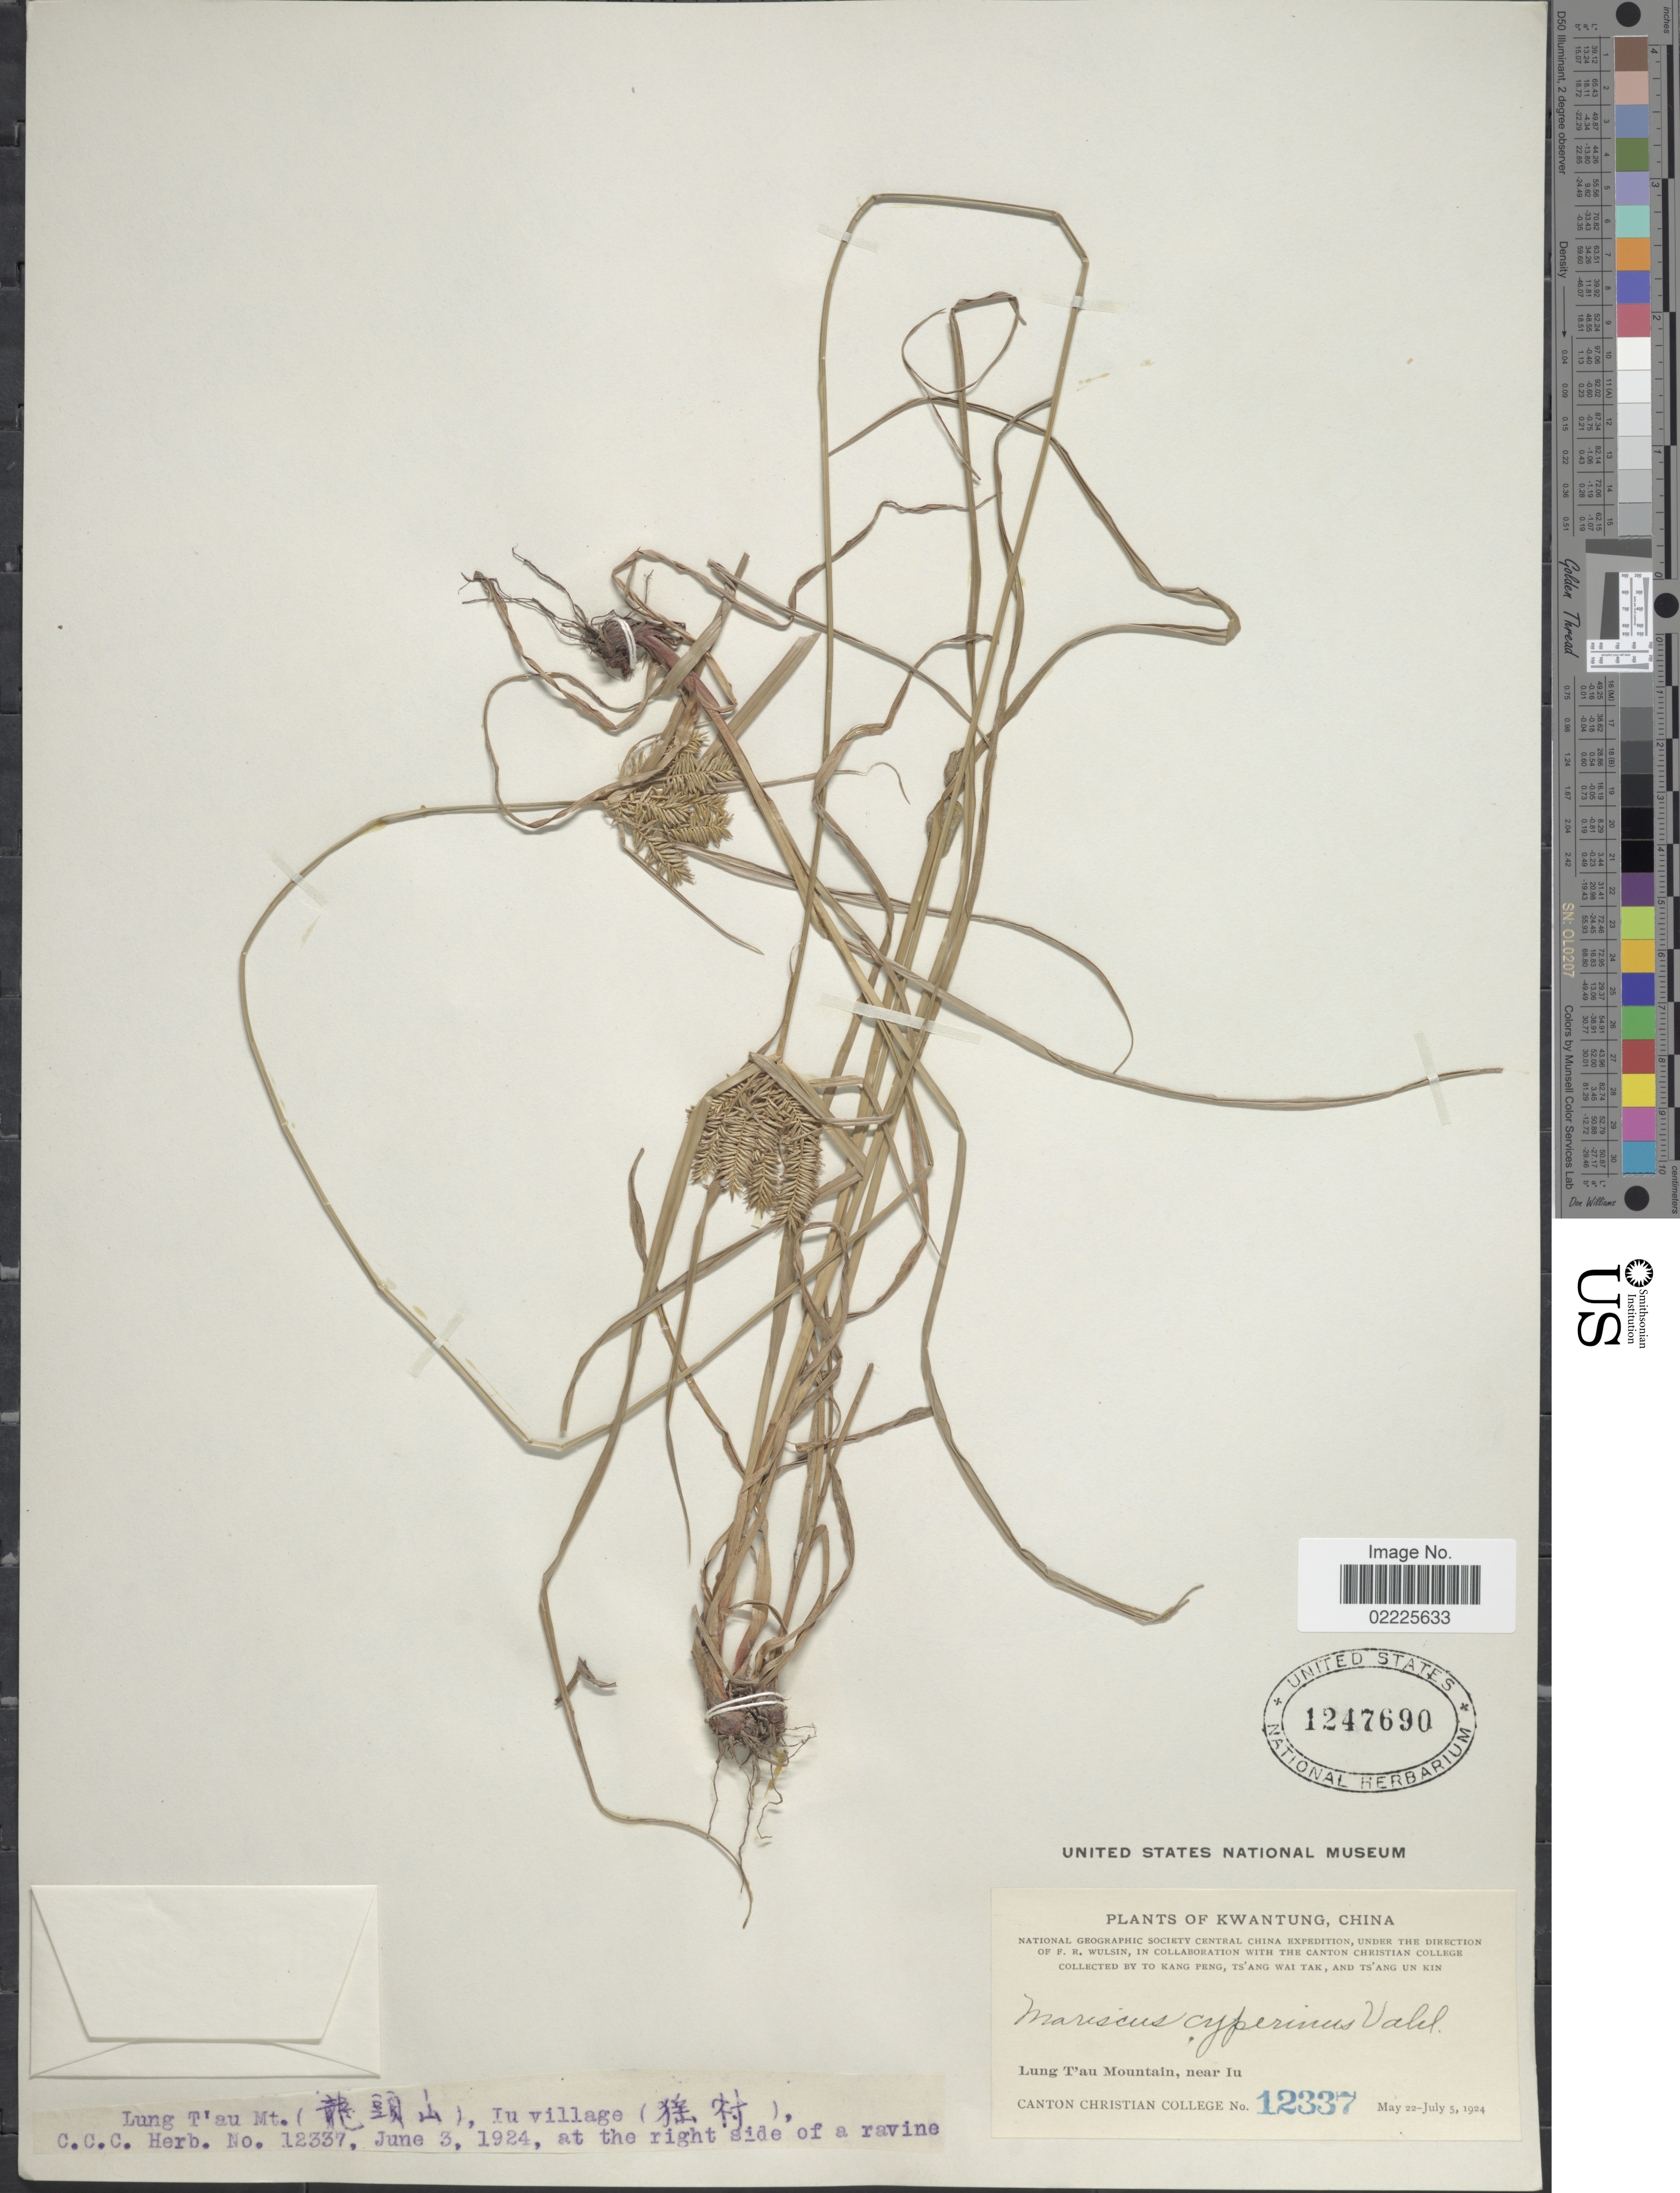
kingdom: Plantae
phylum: Tracheophyta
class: Liliopsida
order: Poales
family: Cyperaceae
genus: Cyperus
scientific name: Cyperus cyperinus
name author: (Retz.) Valck. Sur.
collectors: Canton Christian College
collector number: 12337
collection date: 1924-06-03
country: China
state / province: Guangdong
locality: Kwangtung, Lung T'au Mt., Iu village, at the right side of a ravine.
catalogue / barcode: US 1247690